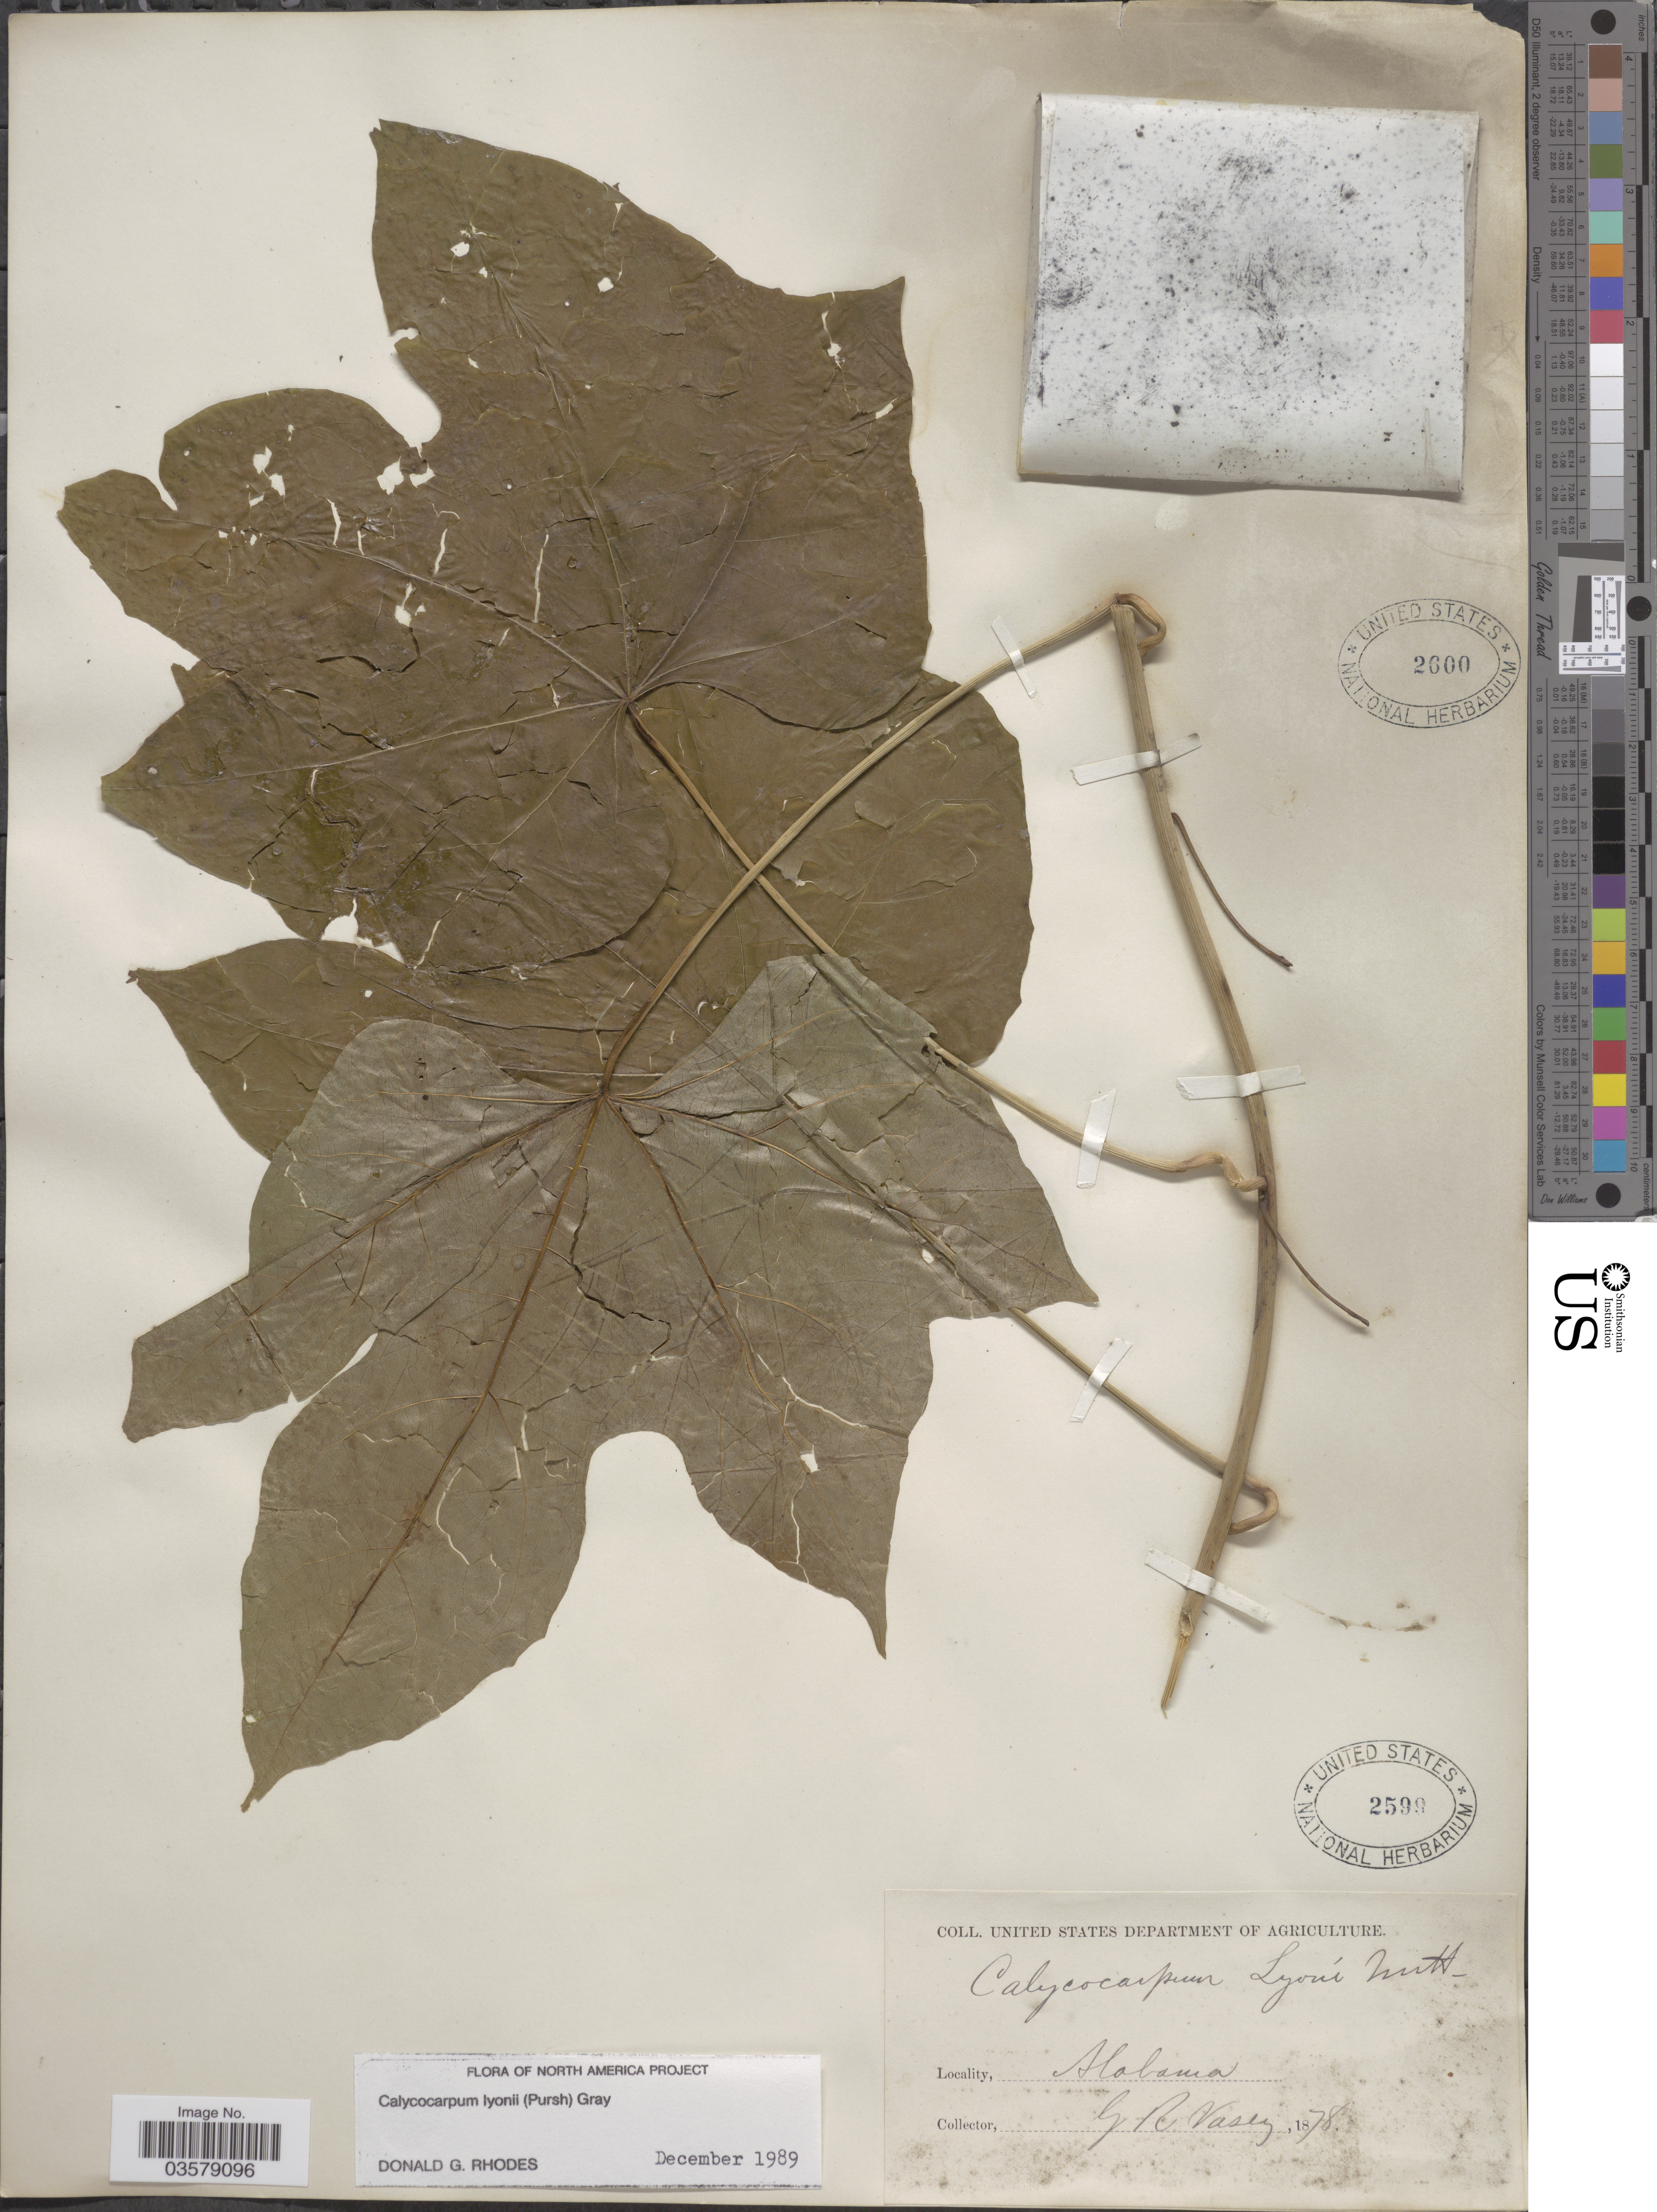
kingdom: Plantae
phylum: Tracheophyta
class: Magnoliopsida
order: Ranunculales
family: Menispermaceae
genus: Calycocarpum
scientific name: Calycocarpum lyonii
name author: (Pursh) A. Gray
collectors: G. R. Vasey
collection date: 1878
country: United States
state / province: Alabama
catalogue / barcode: US 2599